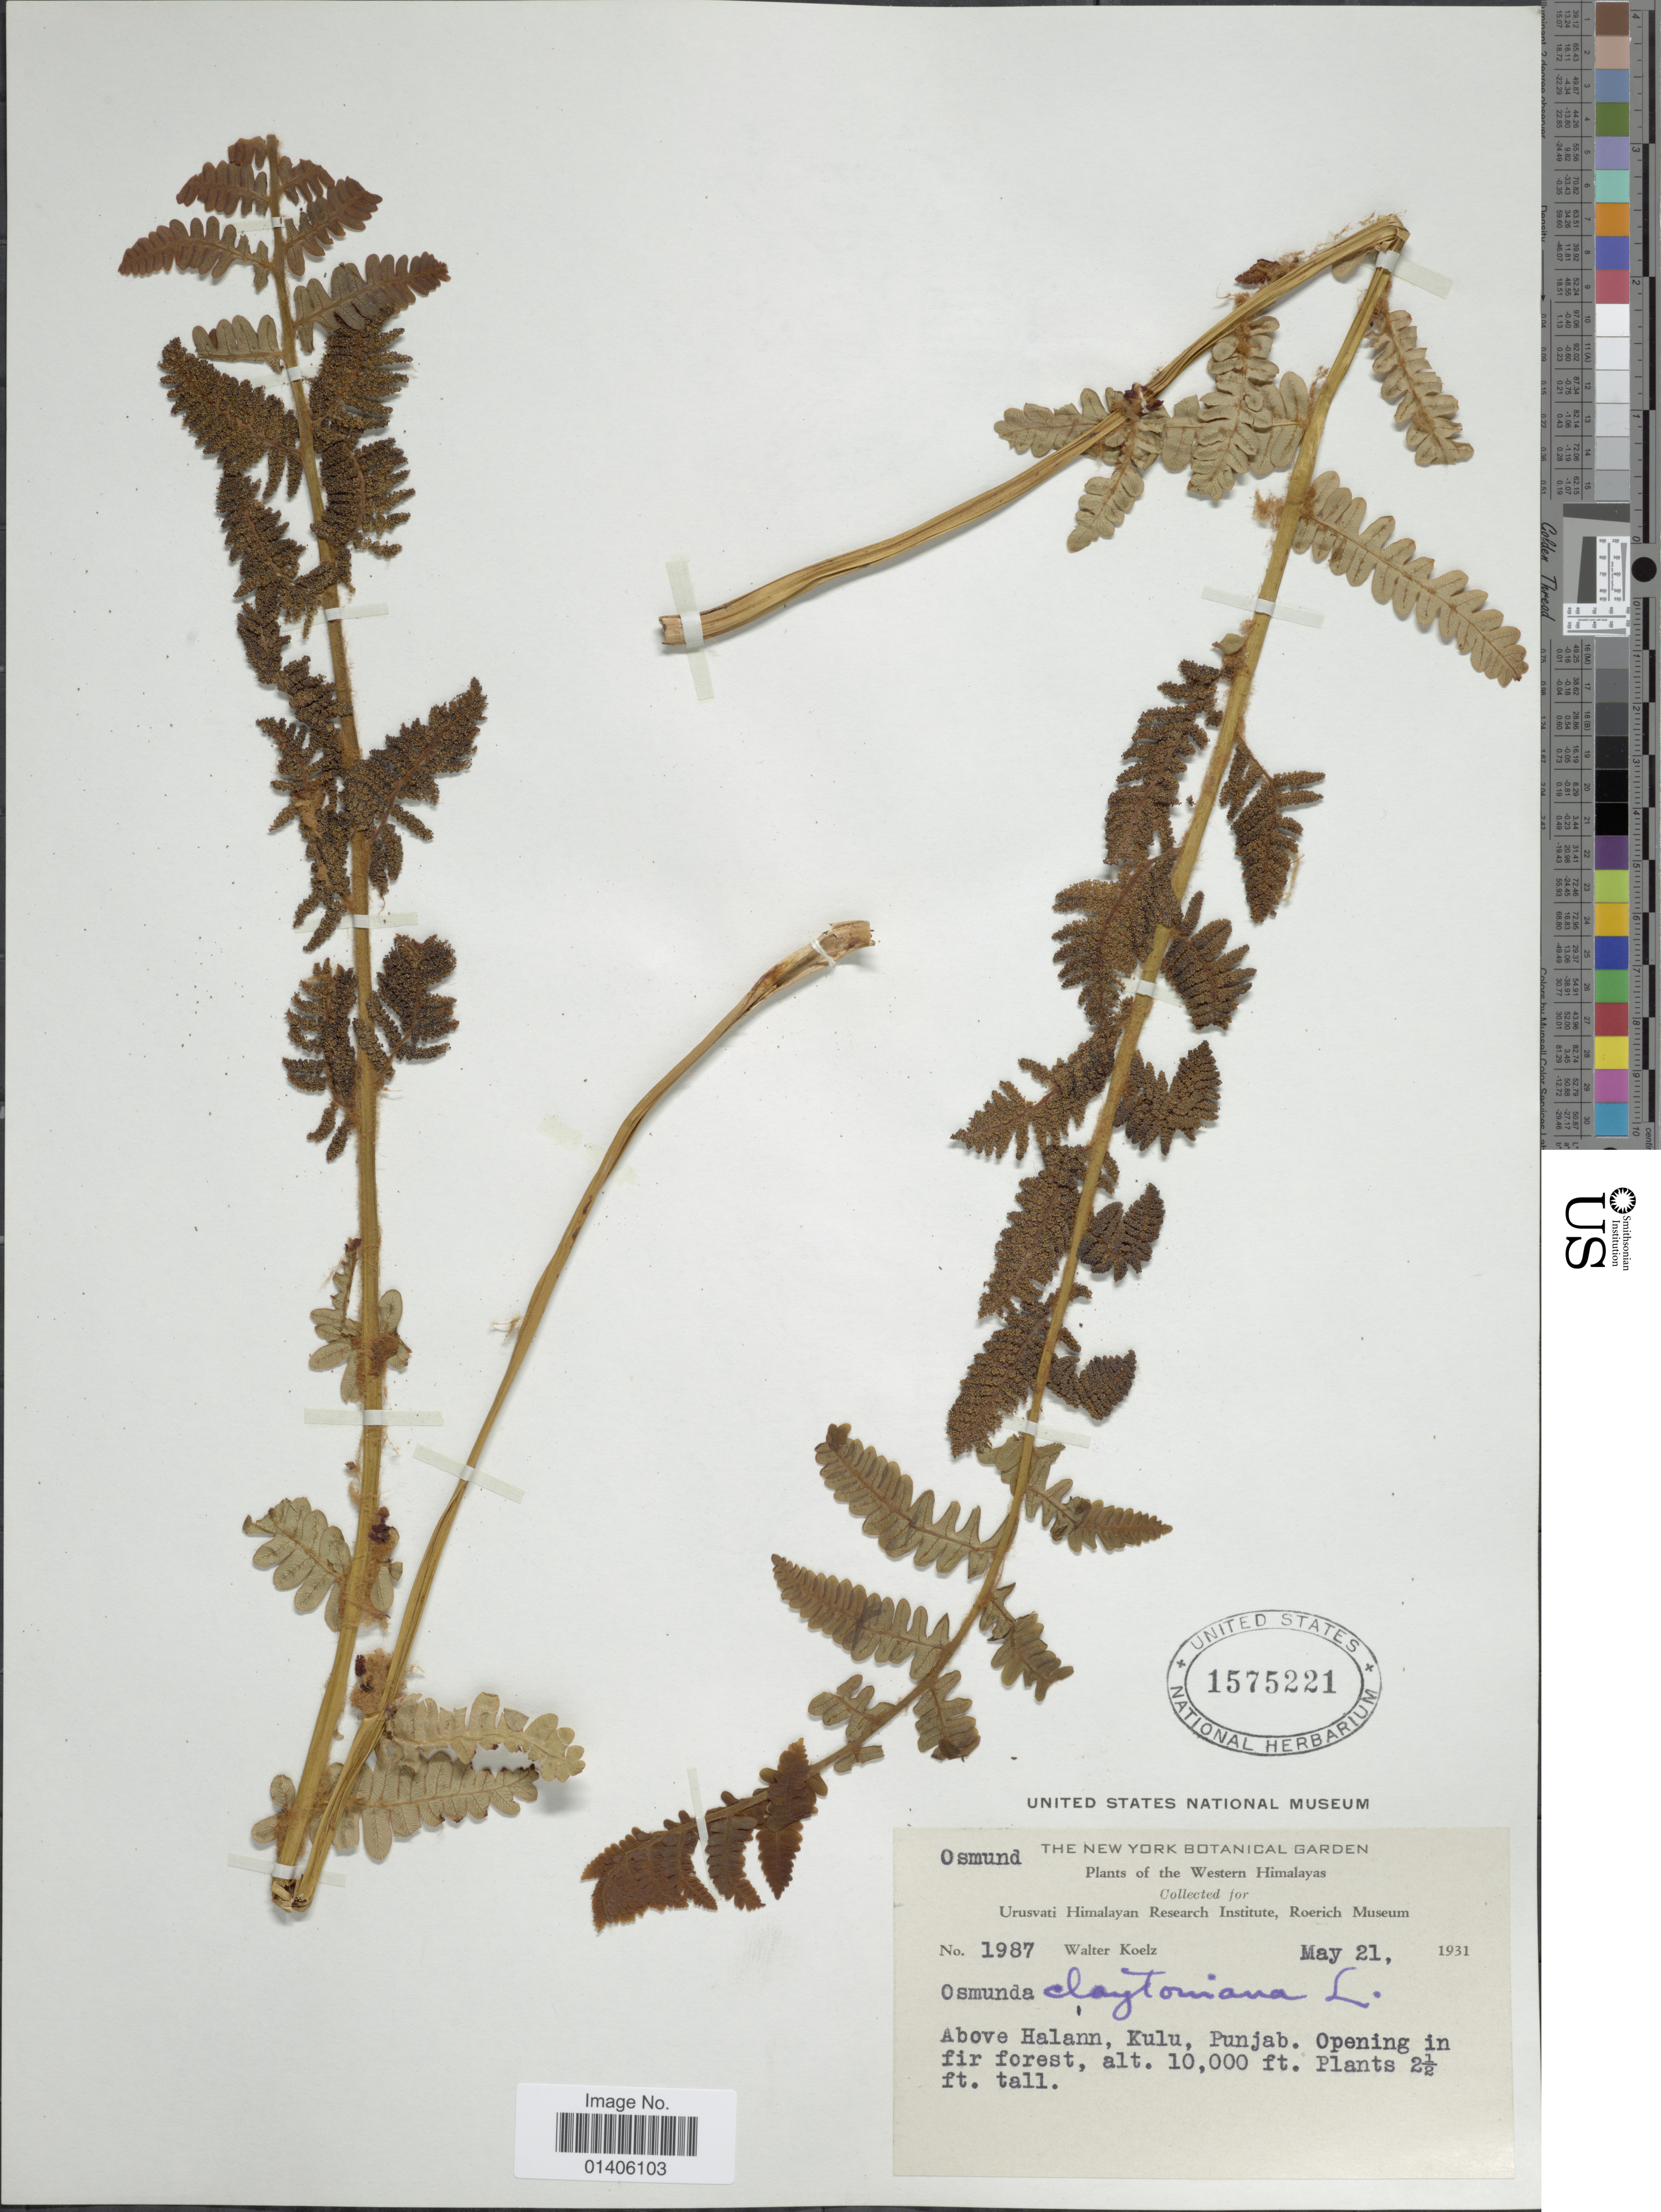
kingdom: Plantae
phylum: Tracheophyta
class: Polypodiopsida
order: Osmundales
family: Osmundaceae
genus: Osmunda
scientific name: Osmunda claytoniana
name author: (L.) Tagawa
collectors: W. N. Koelz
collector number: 1987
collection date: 1931-05-21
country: India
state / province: Punjab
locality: Western Himalayas, Above Halann, Kulu, Punjab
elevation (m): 3048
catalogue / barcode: US 1575221